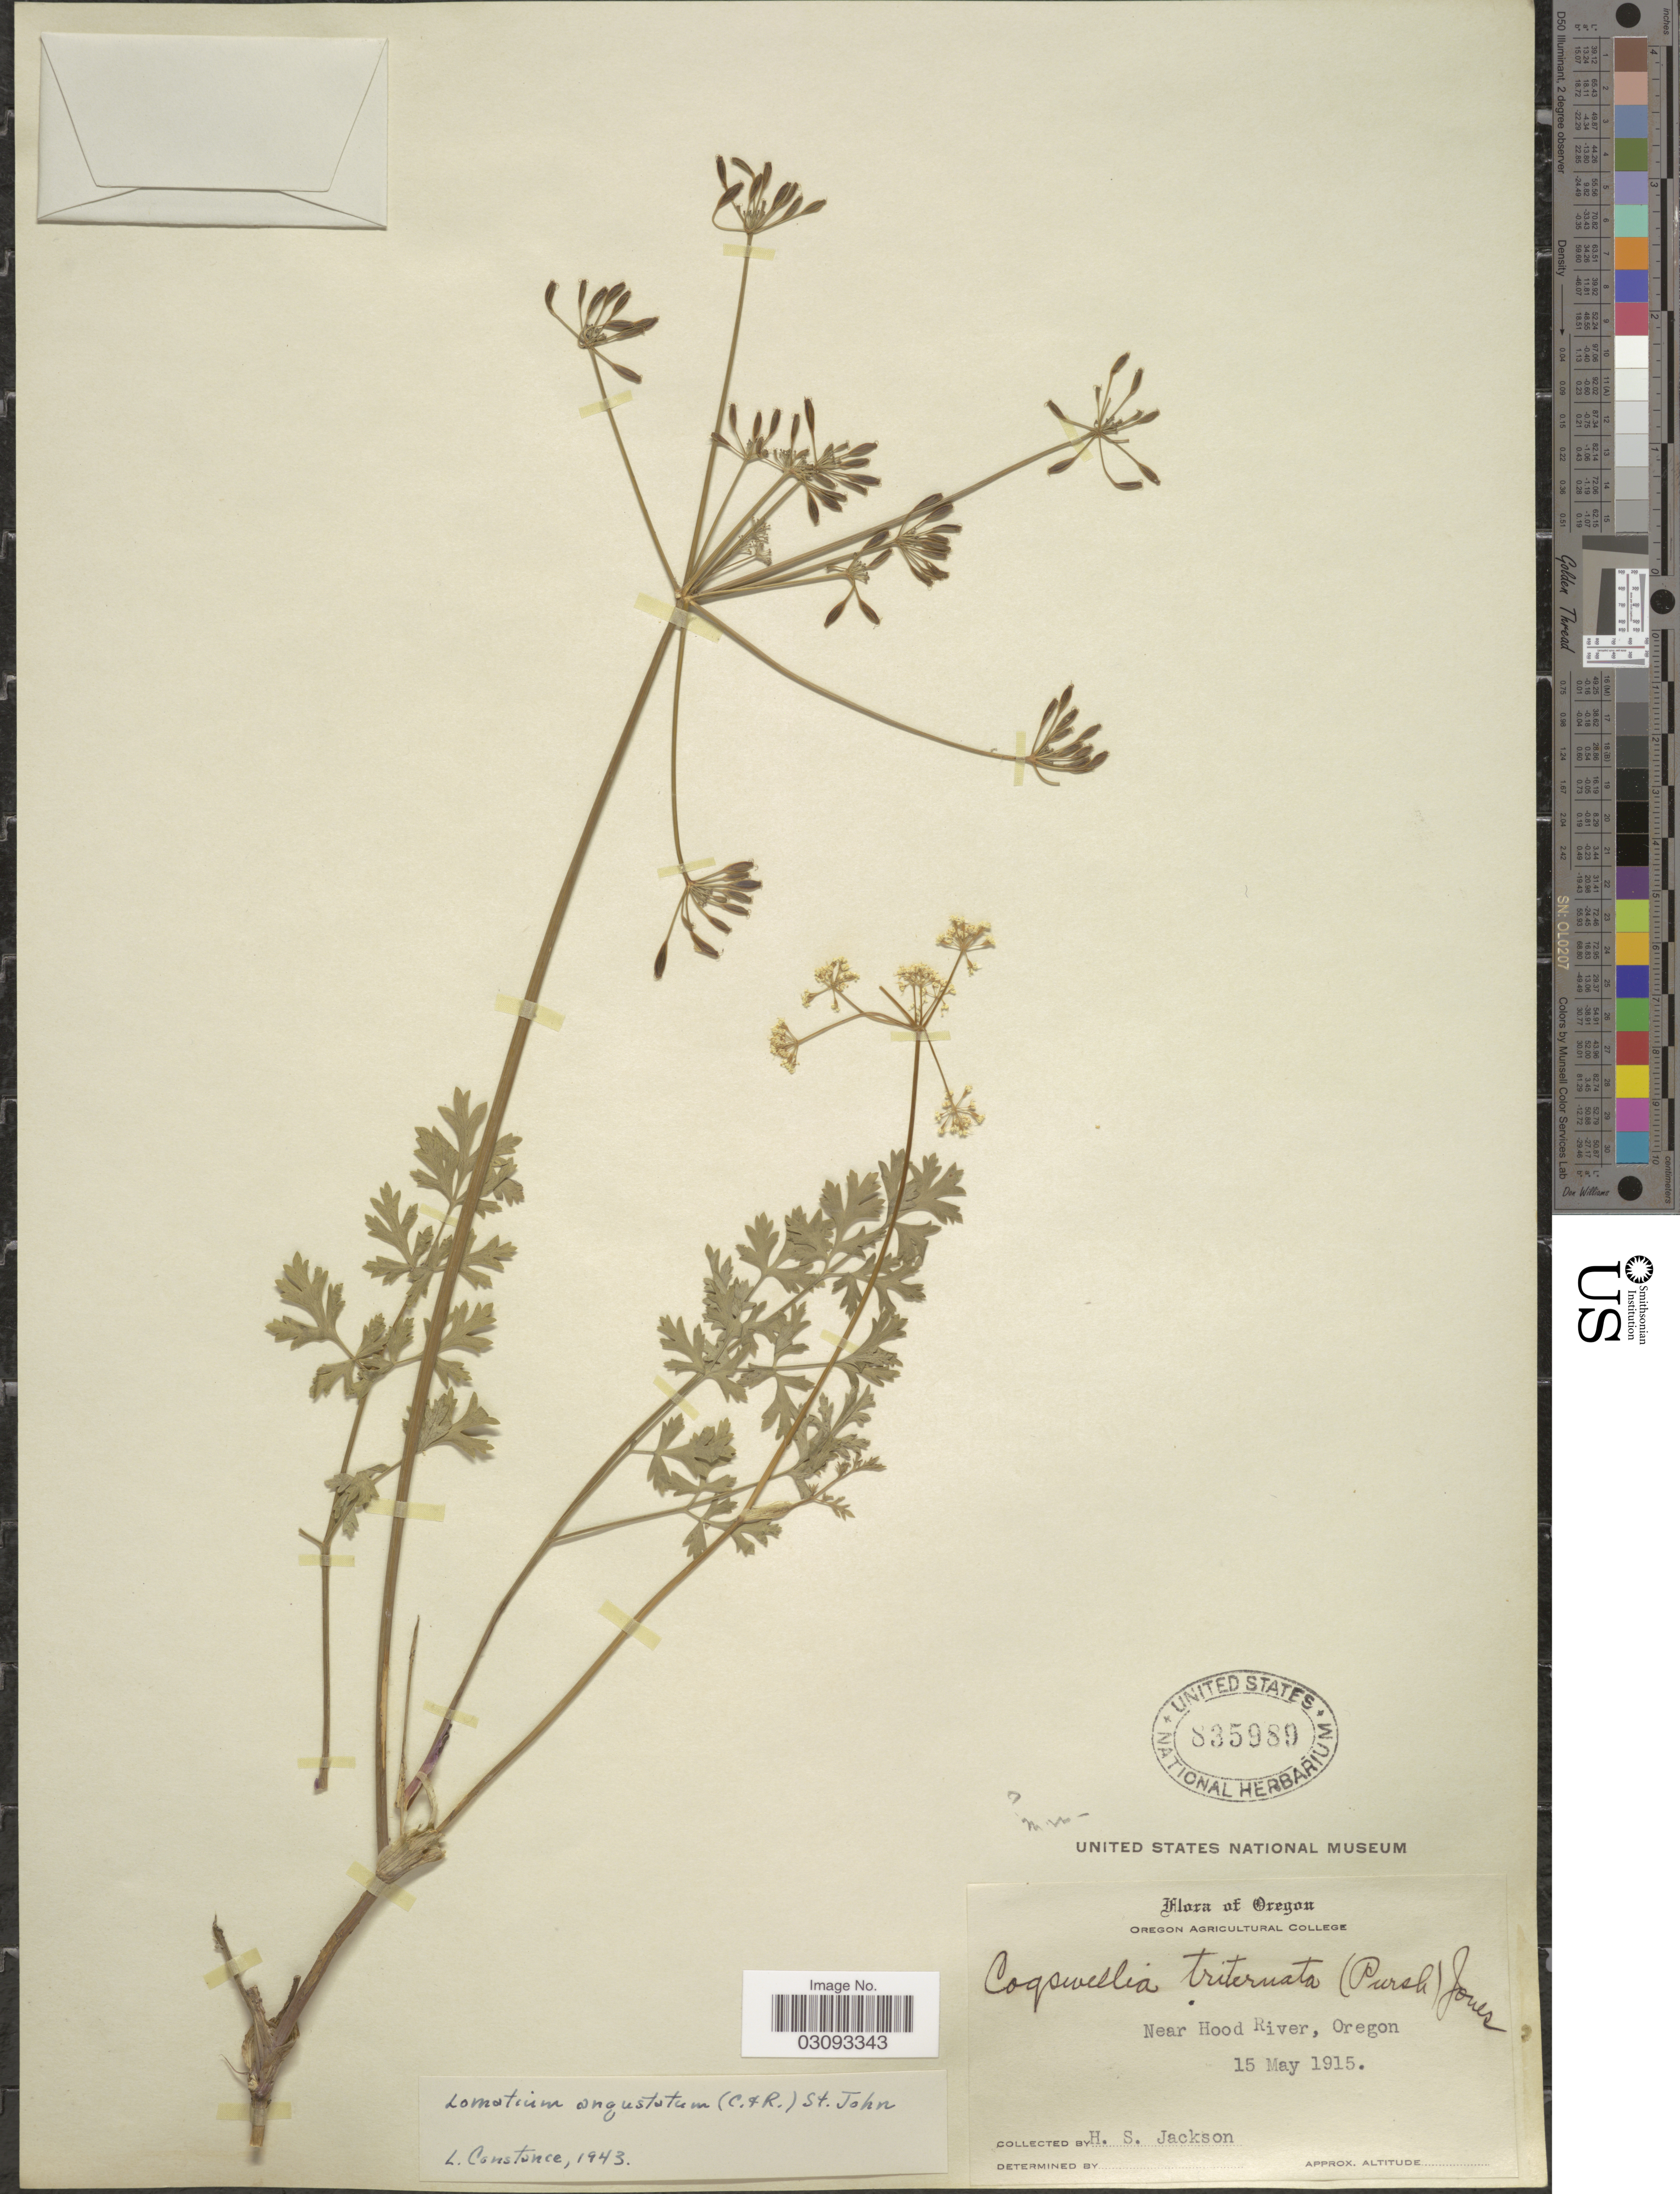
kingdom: Plantae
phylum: Tracheophyta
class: Magnoliopsida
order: Apiales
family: Apiaceae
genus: Lomatium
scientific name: Lomatium angustatum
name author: (J.M. Coult. & Rose) H. St. John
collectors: H. Jackson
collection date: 1915-05-15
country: United States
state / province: Oregon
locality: Near Hood River.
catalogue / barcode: US 835989